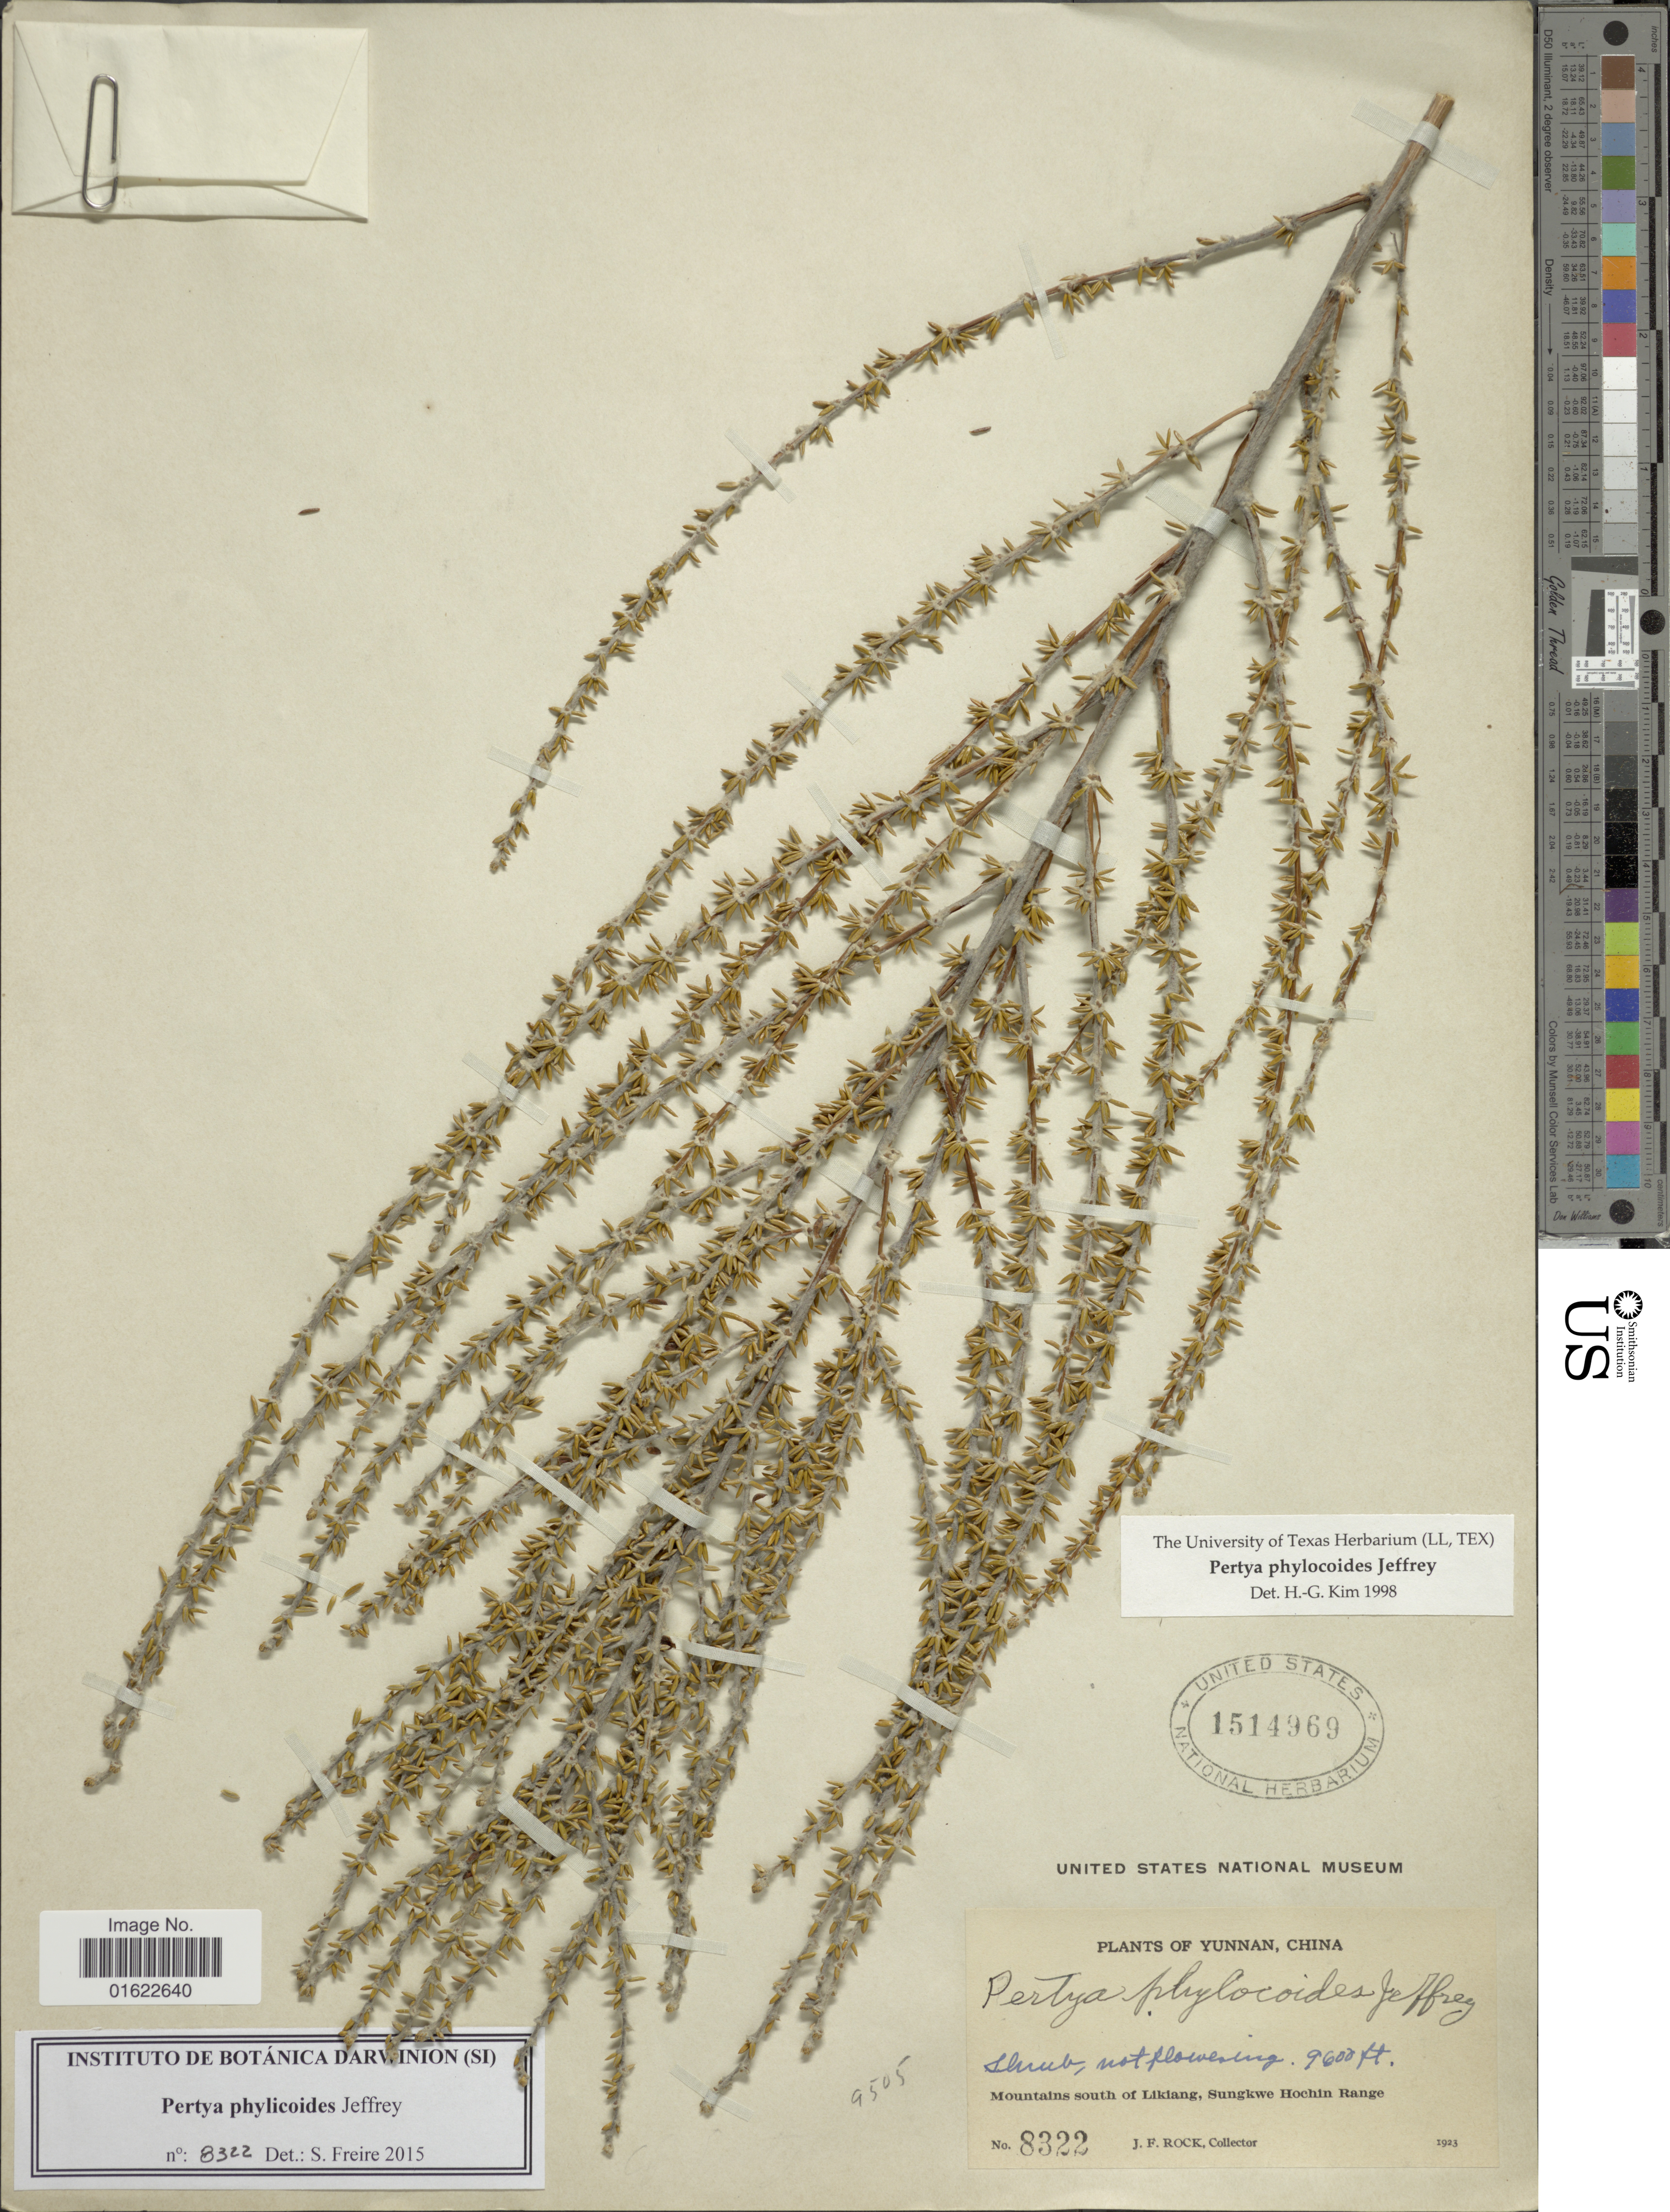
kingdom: Plantae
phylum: Tracheophyta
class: Magnoliopsida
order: Asterales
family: Asteraceae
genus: Pertya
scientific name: Pertya phylicoides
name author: Jeffrey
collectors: J. Rock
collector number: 8322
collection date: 1923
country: China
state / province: Yunnan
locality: Mountains south of Likiang, Sungkwe Hochin Range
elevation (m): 2926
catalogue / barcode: US 1514969